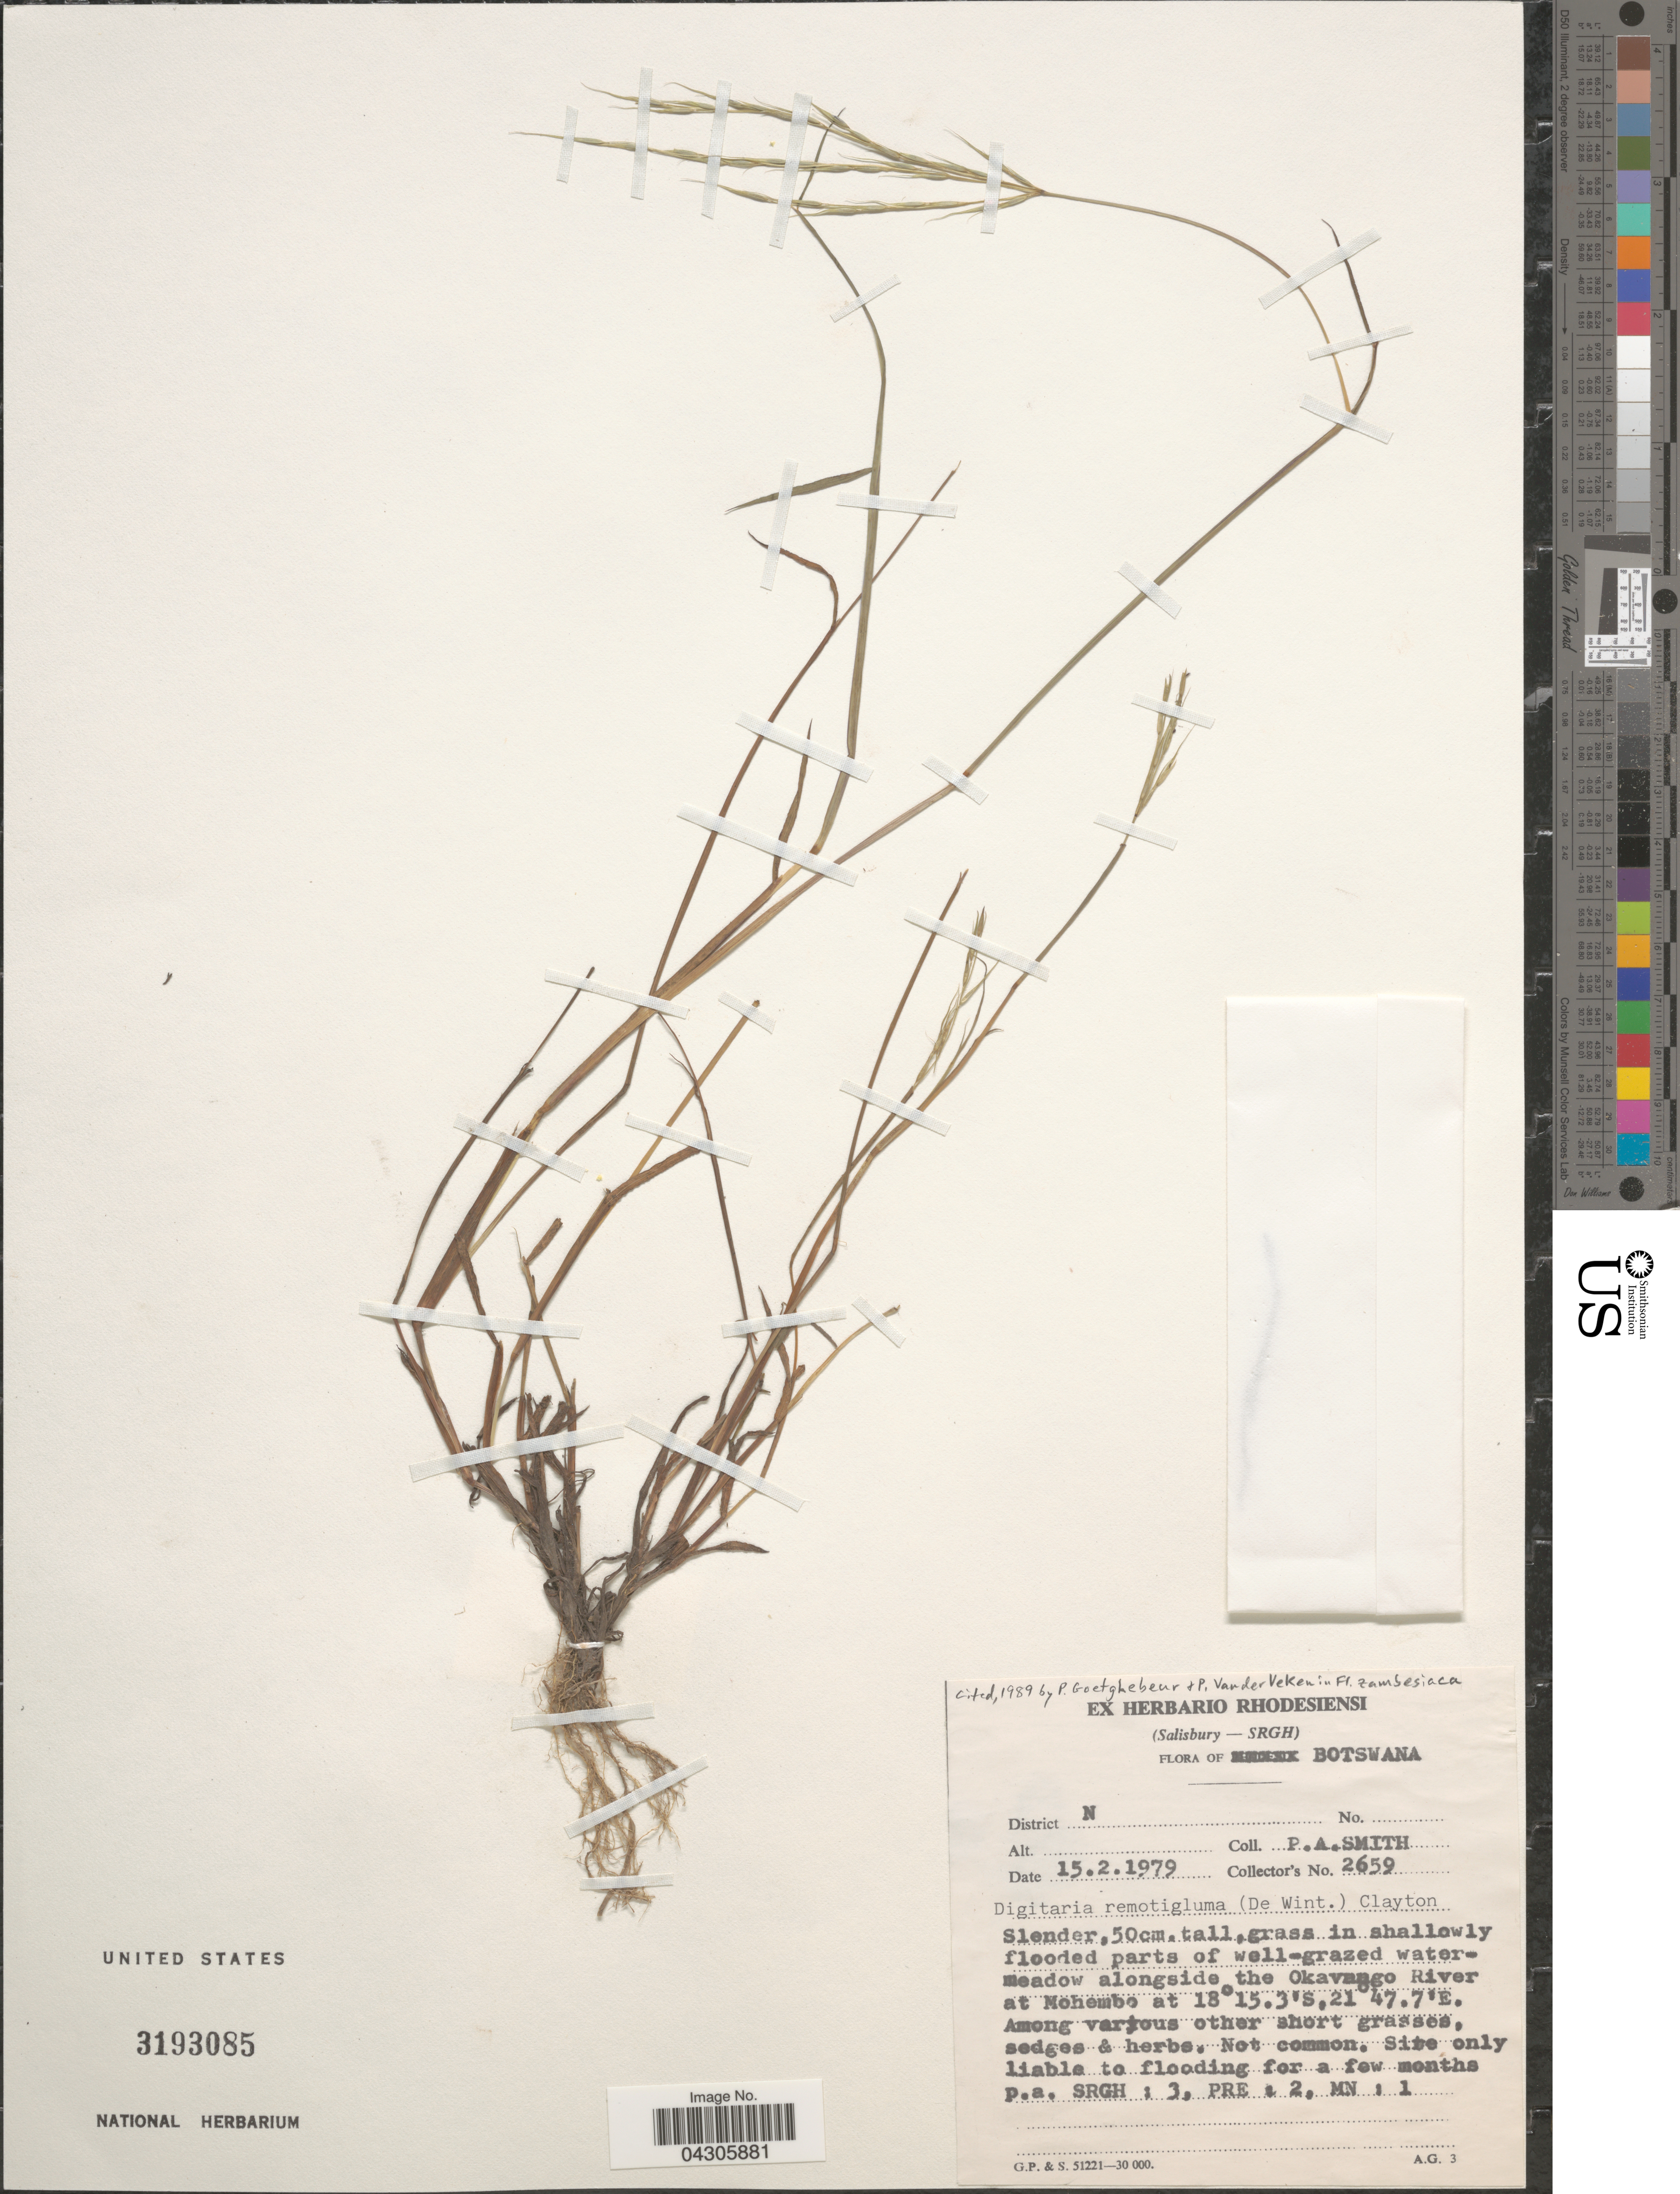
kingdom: Plantae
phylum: Tracheophyta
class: Liliopsida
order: Poales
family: Poaceae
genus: Digitaria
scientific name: Digitaria remotigluma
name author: (De Winter) Clayton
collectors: P. Smith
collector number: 2659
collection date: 1979-02-15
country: Botswana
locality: District N. Grass in shallowly flooded parts of well-grazed watermeadow alongside the Okavago River at Mohembo.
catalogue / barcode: US 3193085